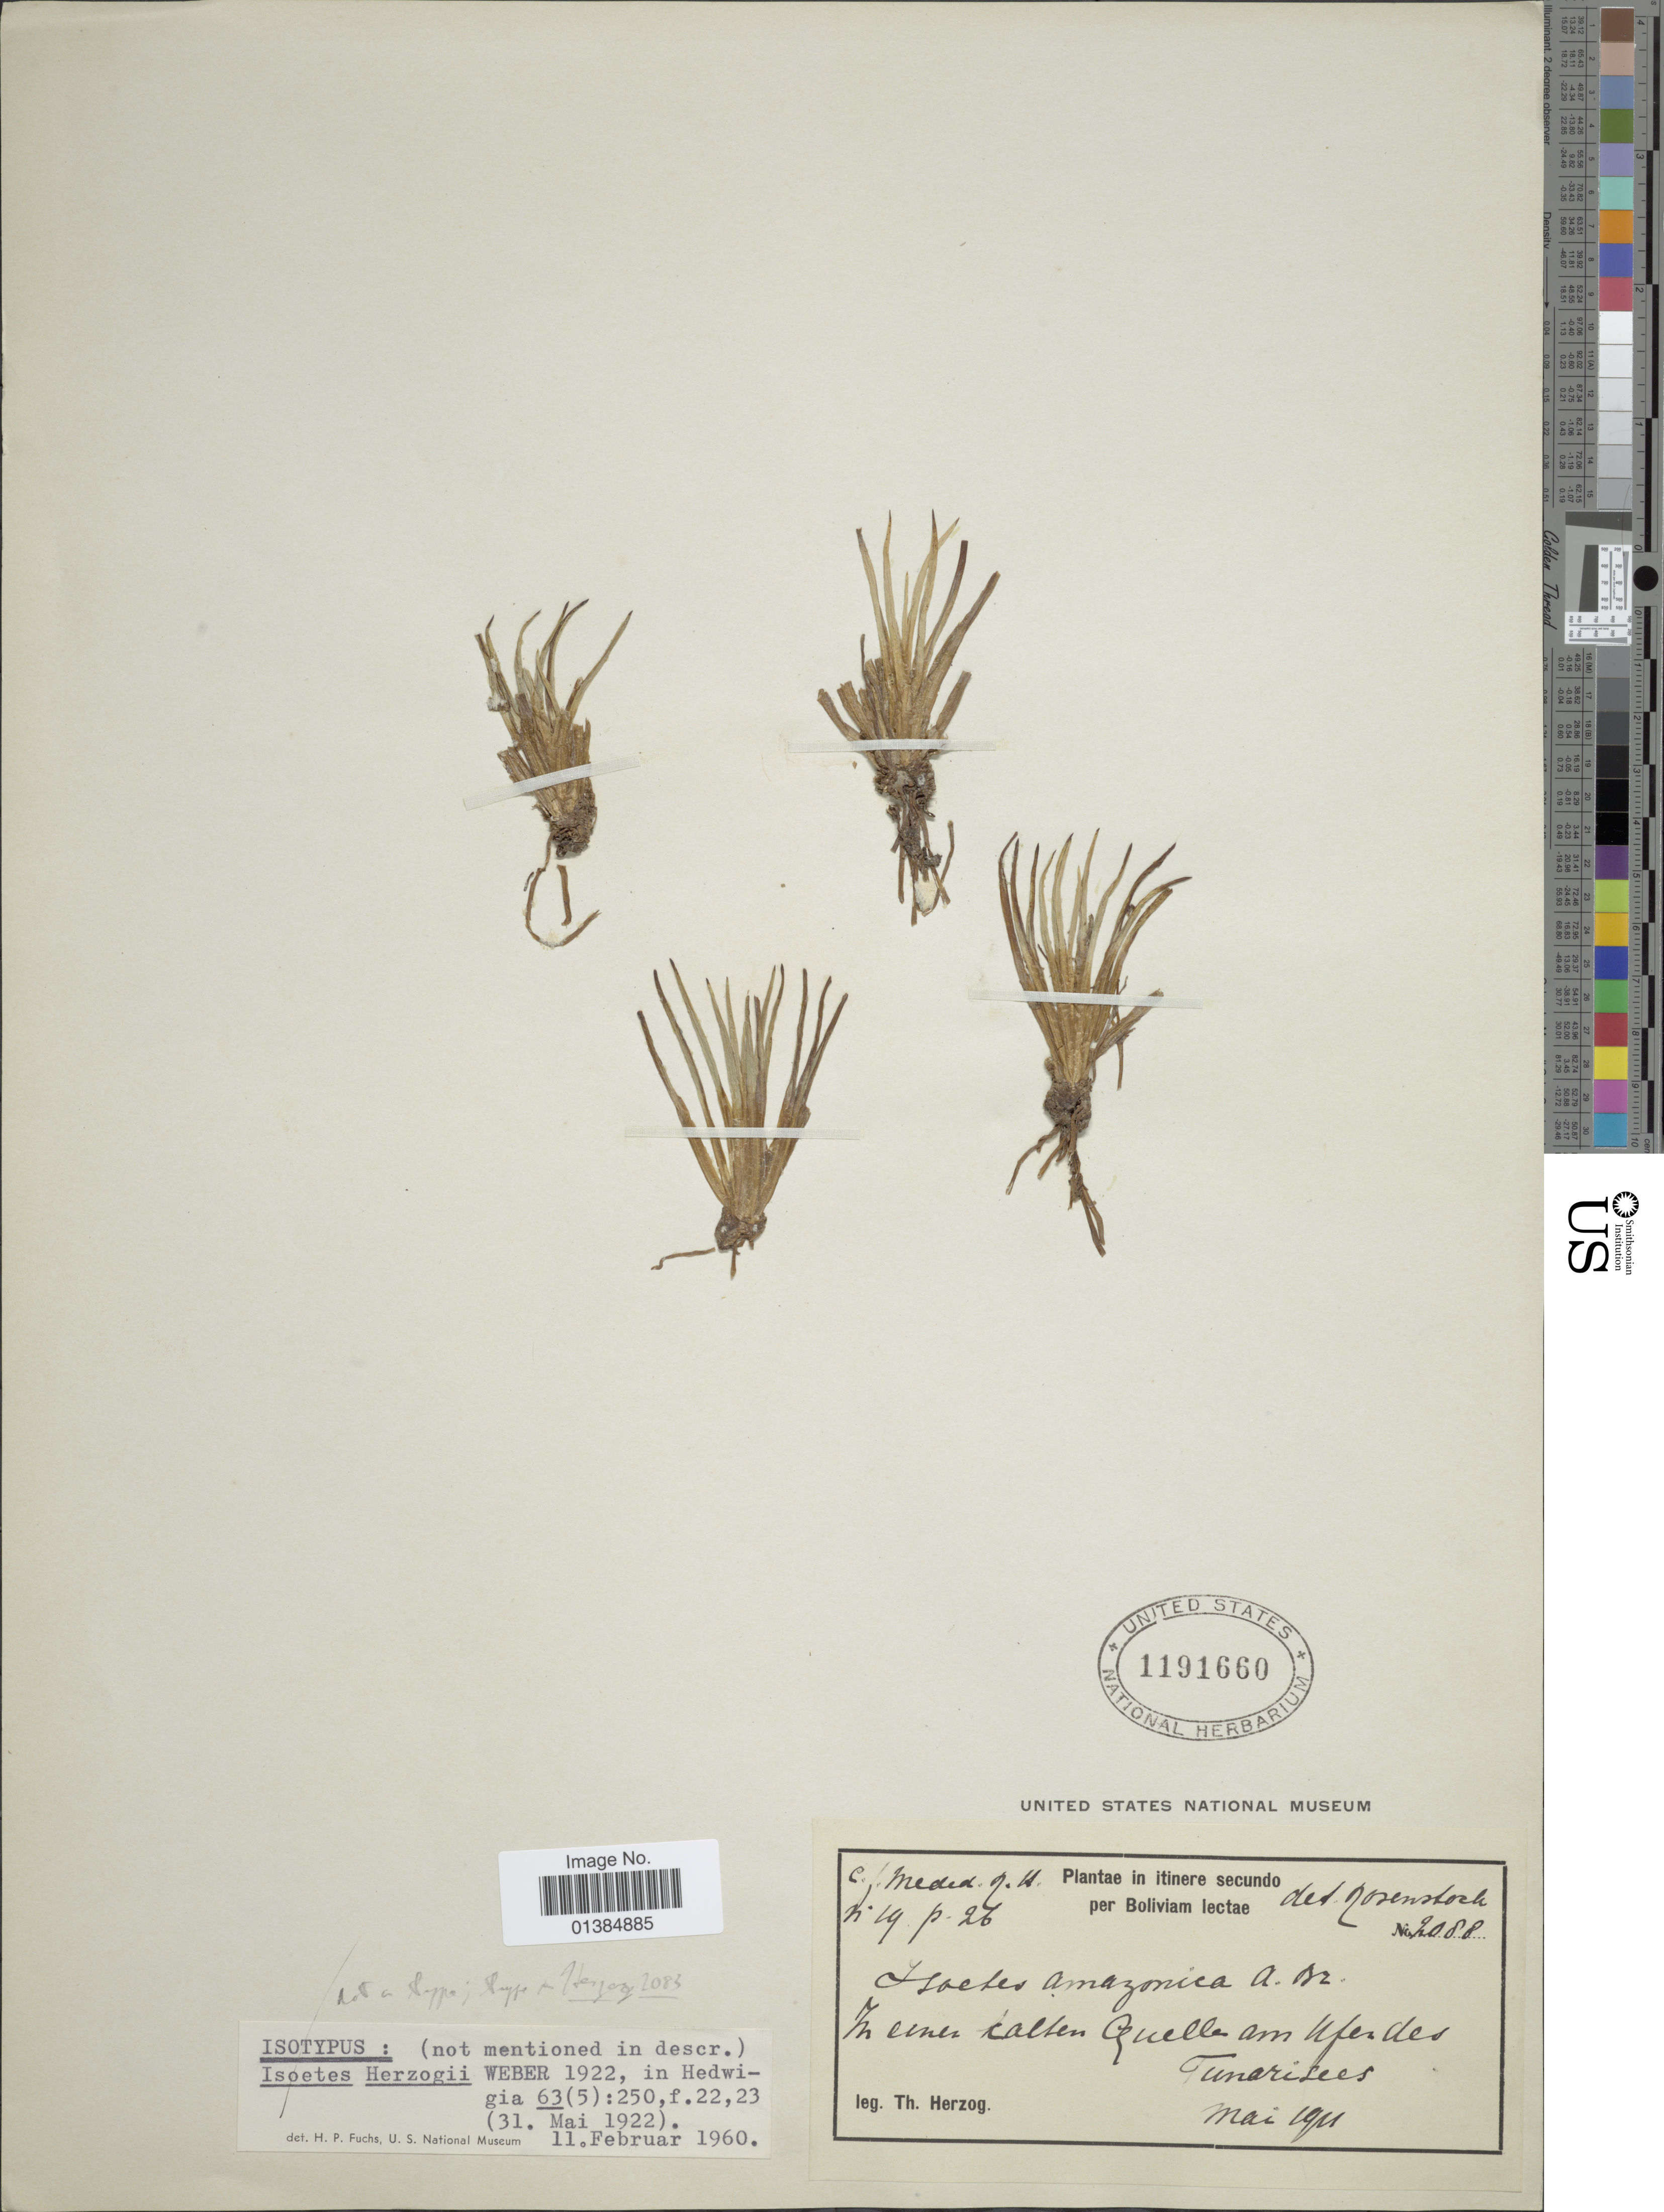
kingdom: Plantae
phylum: Tracheophyta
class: Lycopodiopsida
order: Isoetales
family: Isoetaceae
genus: Isoetes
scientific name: Isoetes herzogii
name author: U. Weber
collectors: T. K. J. Herzog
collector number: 2088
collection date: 1911-05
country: Bolivia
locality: In eener calten Quella am Uferdes Tunarisees, (Tunari-gebiet)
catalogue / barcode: US 1191660